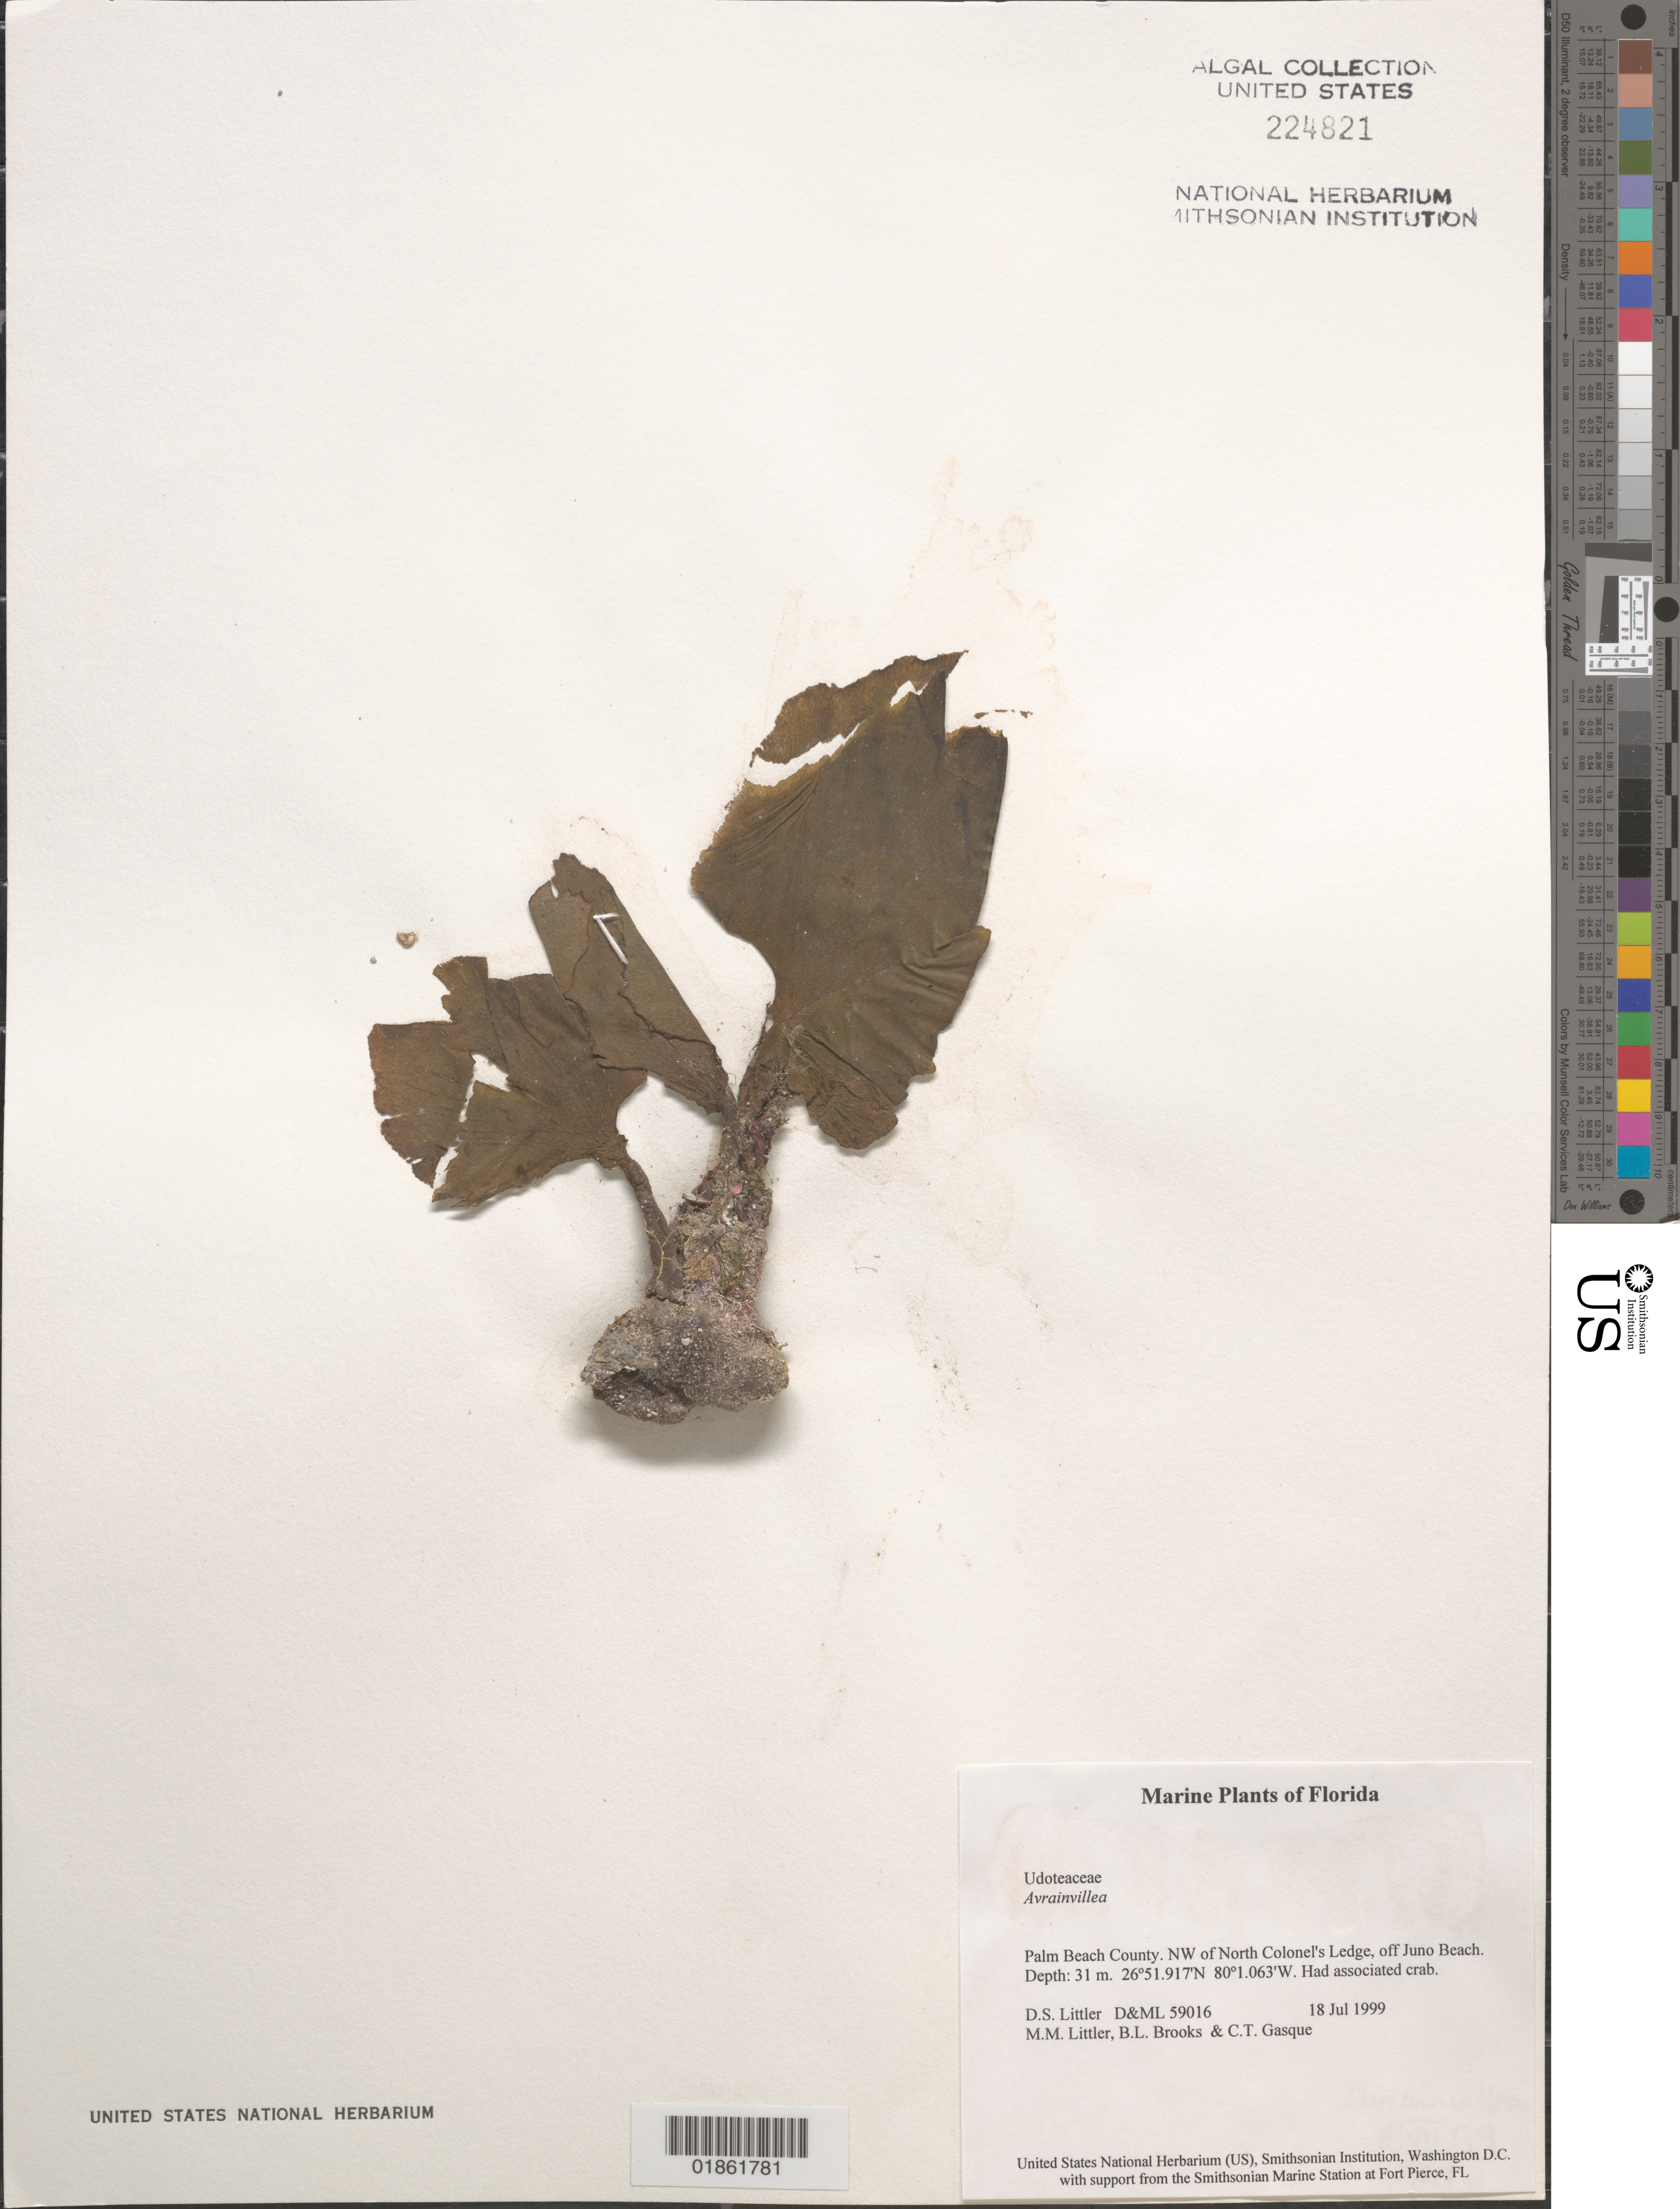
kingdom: Plantae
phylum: Chlorophyta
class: Ulvophyceae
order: Bryopsidales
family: Dichotomosiphonaceae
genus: Avrainvillea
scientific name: Avrainvillea sp.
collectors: D. S. Littler, M. M. Littler & C. Gasque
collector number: D&ML 59016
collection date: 1999-07-18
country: United States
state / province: Florida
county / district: Palm Beach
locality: Juno Beach. Ledge NW of North Colonel's dive site.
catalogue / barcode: US 224821